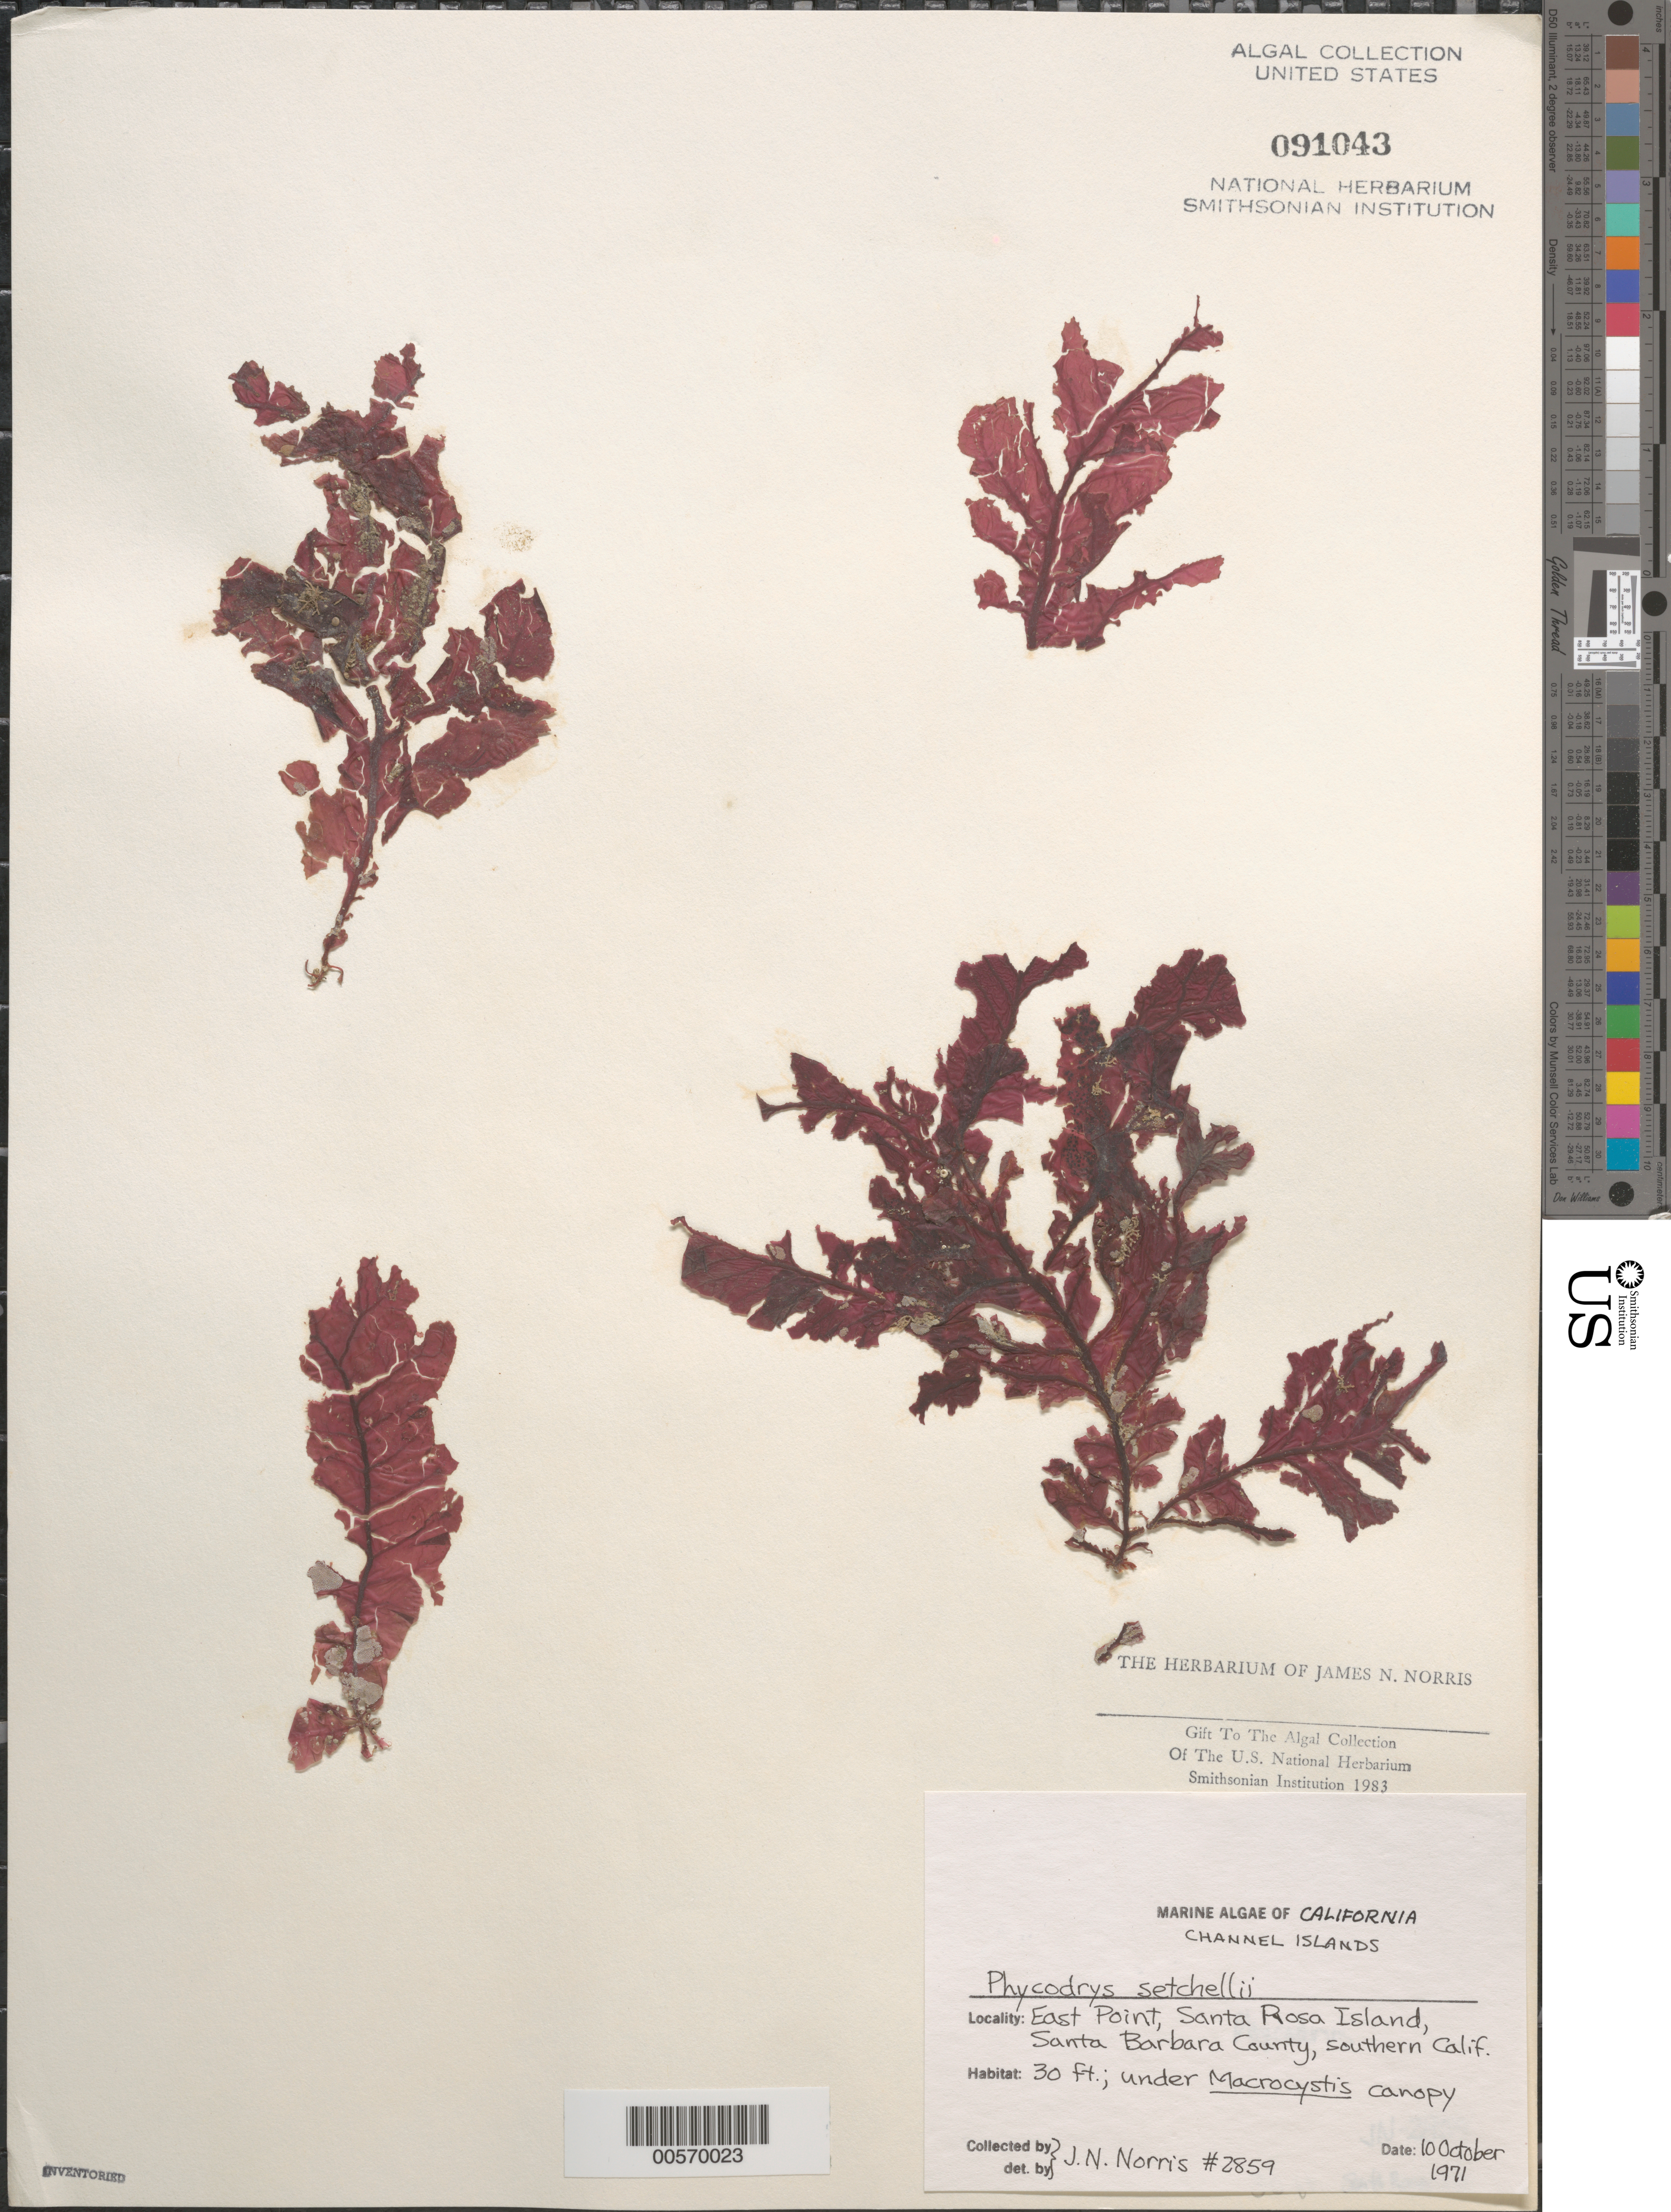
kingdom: Plantae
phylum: Rhodophyta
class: Florideophyceae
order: Ceramiales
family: Delesseriaceae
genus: Phycodrys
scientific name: Phycodrys setchellii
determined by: Norris, James N.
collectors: J. N. Norris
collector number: JN-2859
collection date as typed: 10 Oct 1971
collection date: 1971-10-10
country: United States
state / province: California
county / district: Santa Barbara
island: Santa Rosa Island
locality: East Point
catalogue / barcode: US 91043